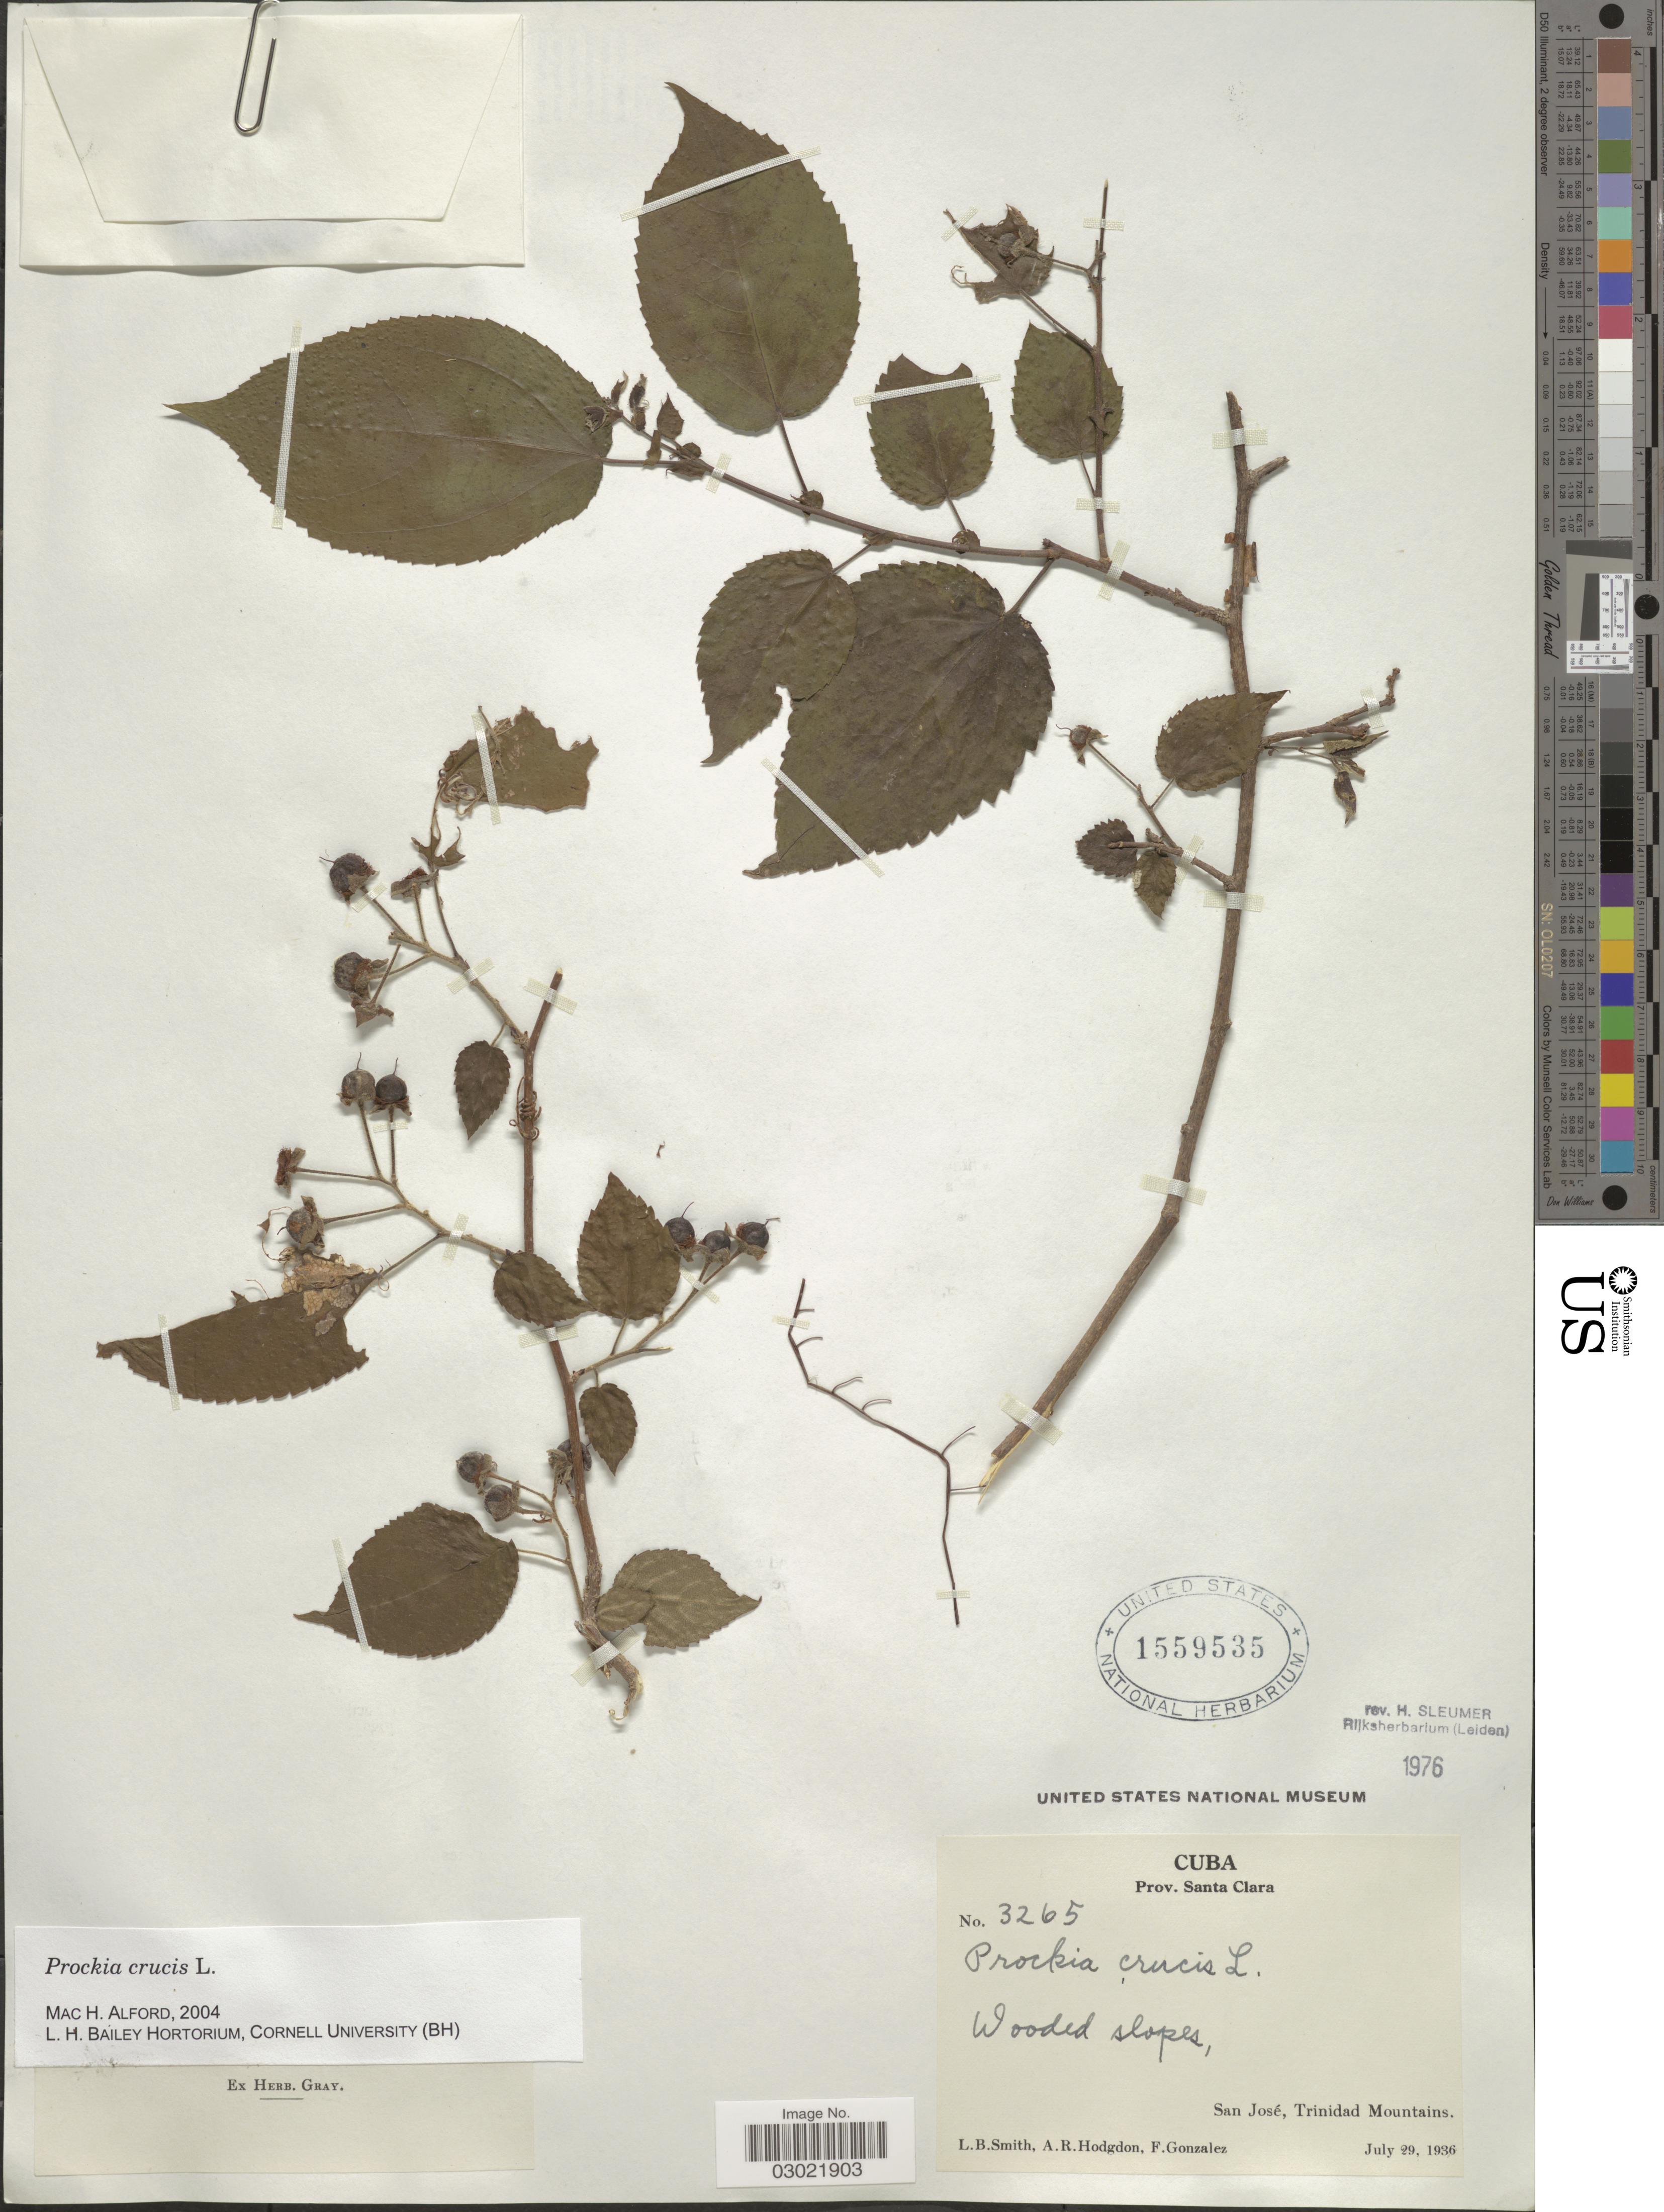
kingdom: Plantae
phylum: Tracheophyta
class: Magnoliopsida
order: Malpighiales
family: Salicaceae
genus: Prockia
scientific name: Prockia crucis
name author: P. Browne ex L.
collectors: L. Smith, A. R. Hodgdon & F. Gonzalez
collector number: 3265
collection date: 1936-07-29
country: Cuba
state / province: Las Villas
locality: Prov. Santa Clara. Wooded slopes, San José, Trinidad Mountains.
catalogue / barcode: US 1559535